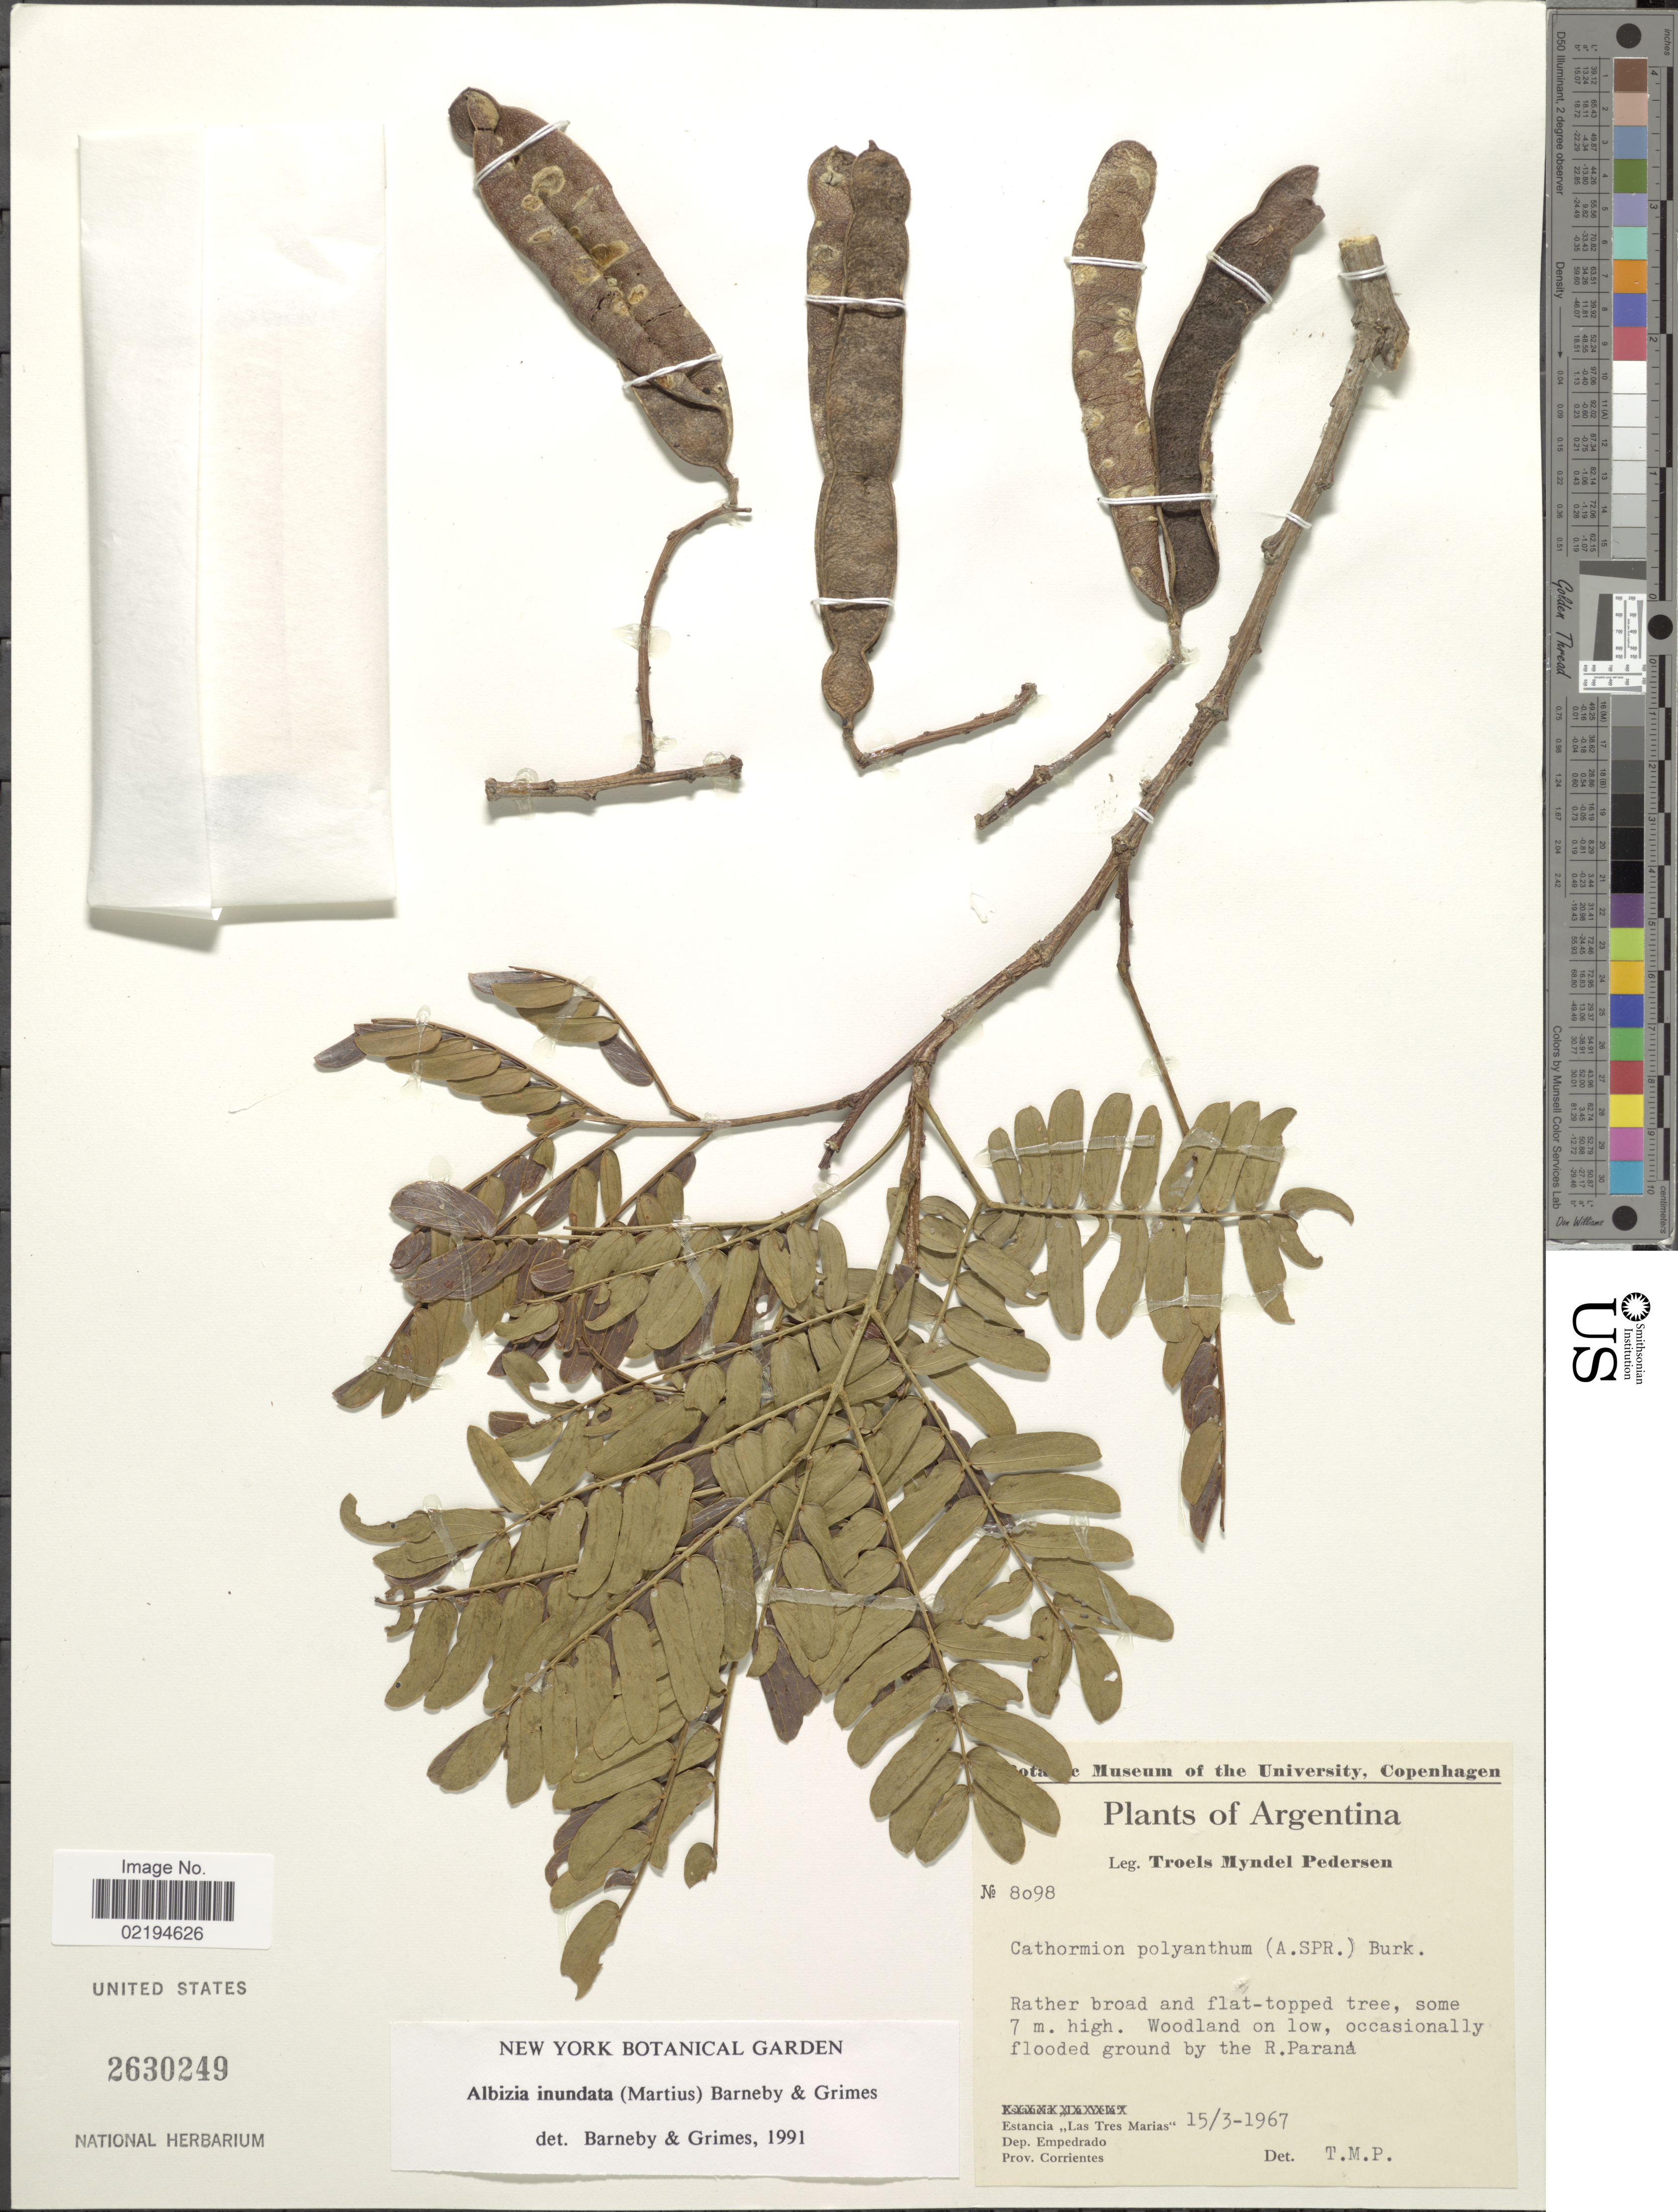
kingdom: Plantae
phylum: Tracheophyta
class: Magnoliopsida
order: Fabales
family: Fabaceae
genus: Pseudalbizzia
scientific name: Pseudalbizzia inundata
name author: (Mart.) Koenen & Duno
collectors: T. Pederson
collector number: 8098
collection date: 1967-03-15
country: Argentina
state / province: Corrientes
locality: Woodland on low, ocasionally flooded ground by the R. Parana, Estancia "Las Tres Marias", Dep. Empedrado.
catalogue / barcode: US 2630249